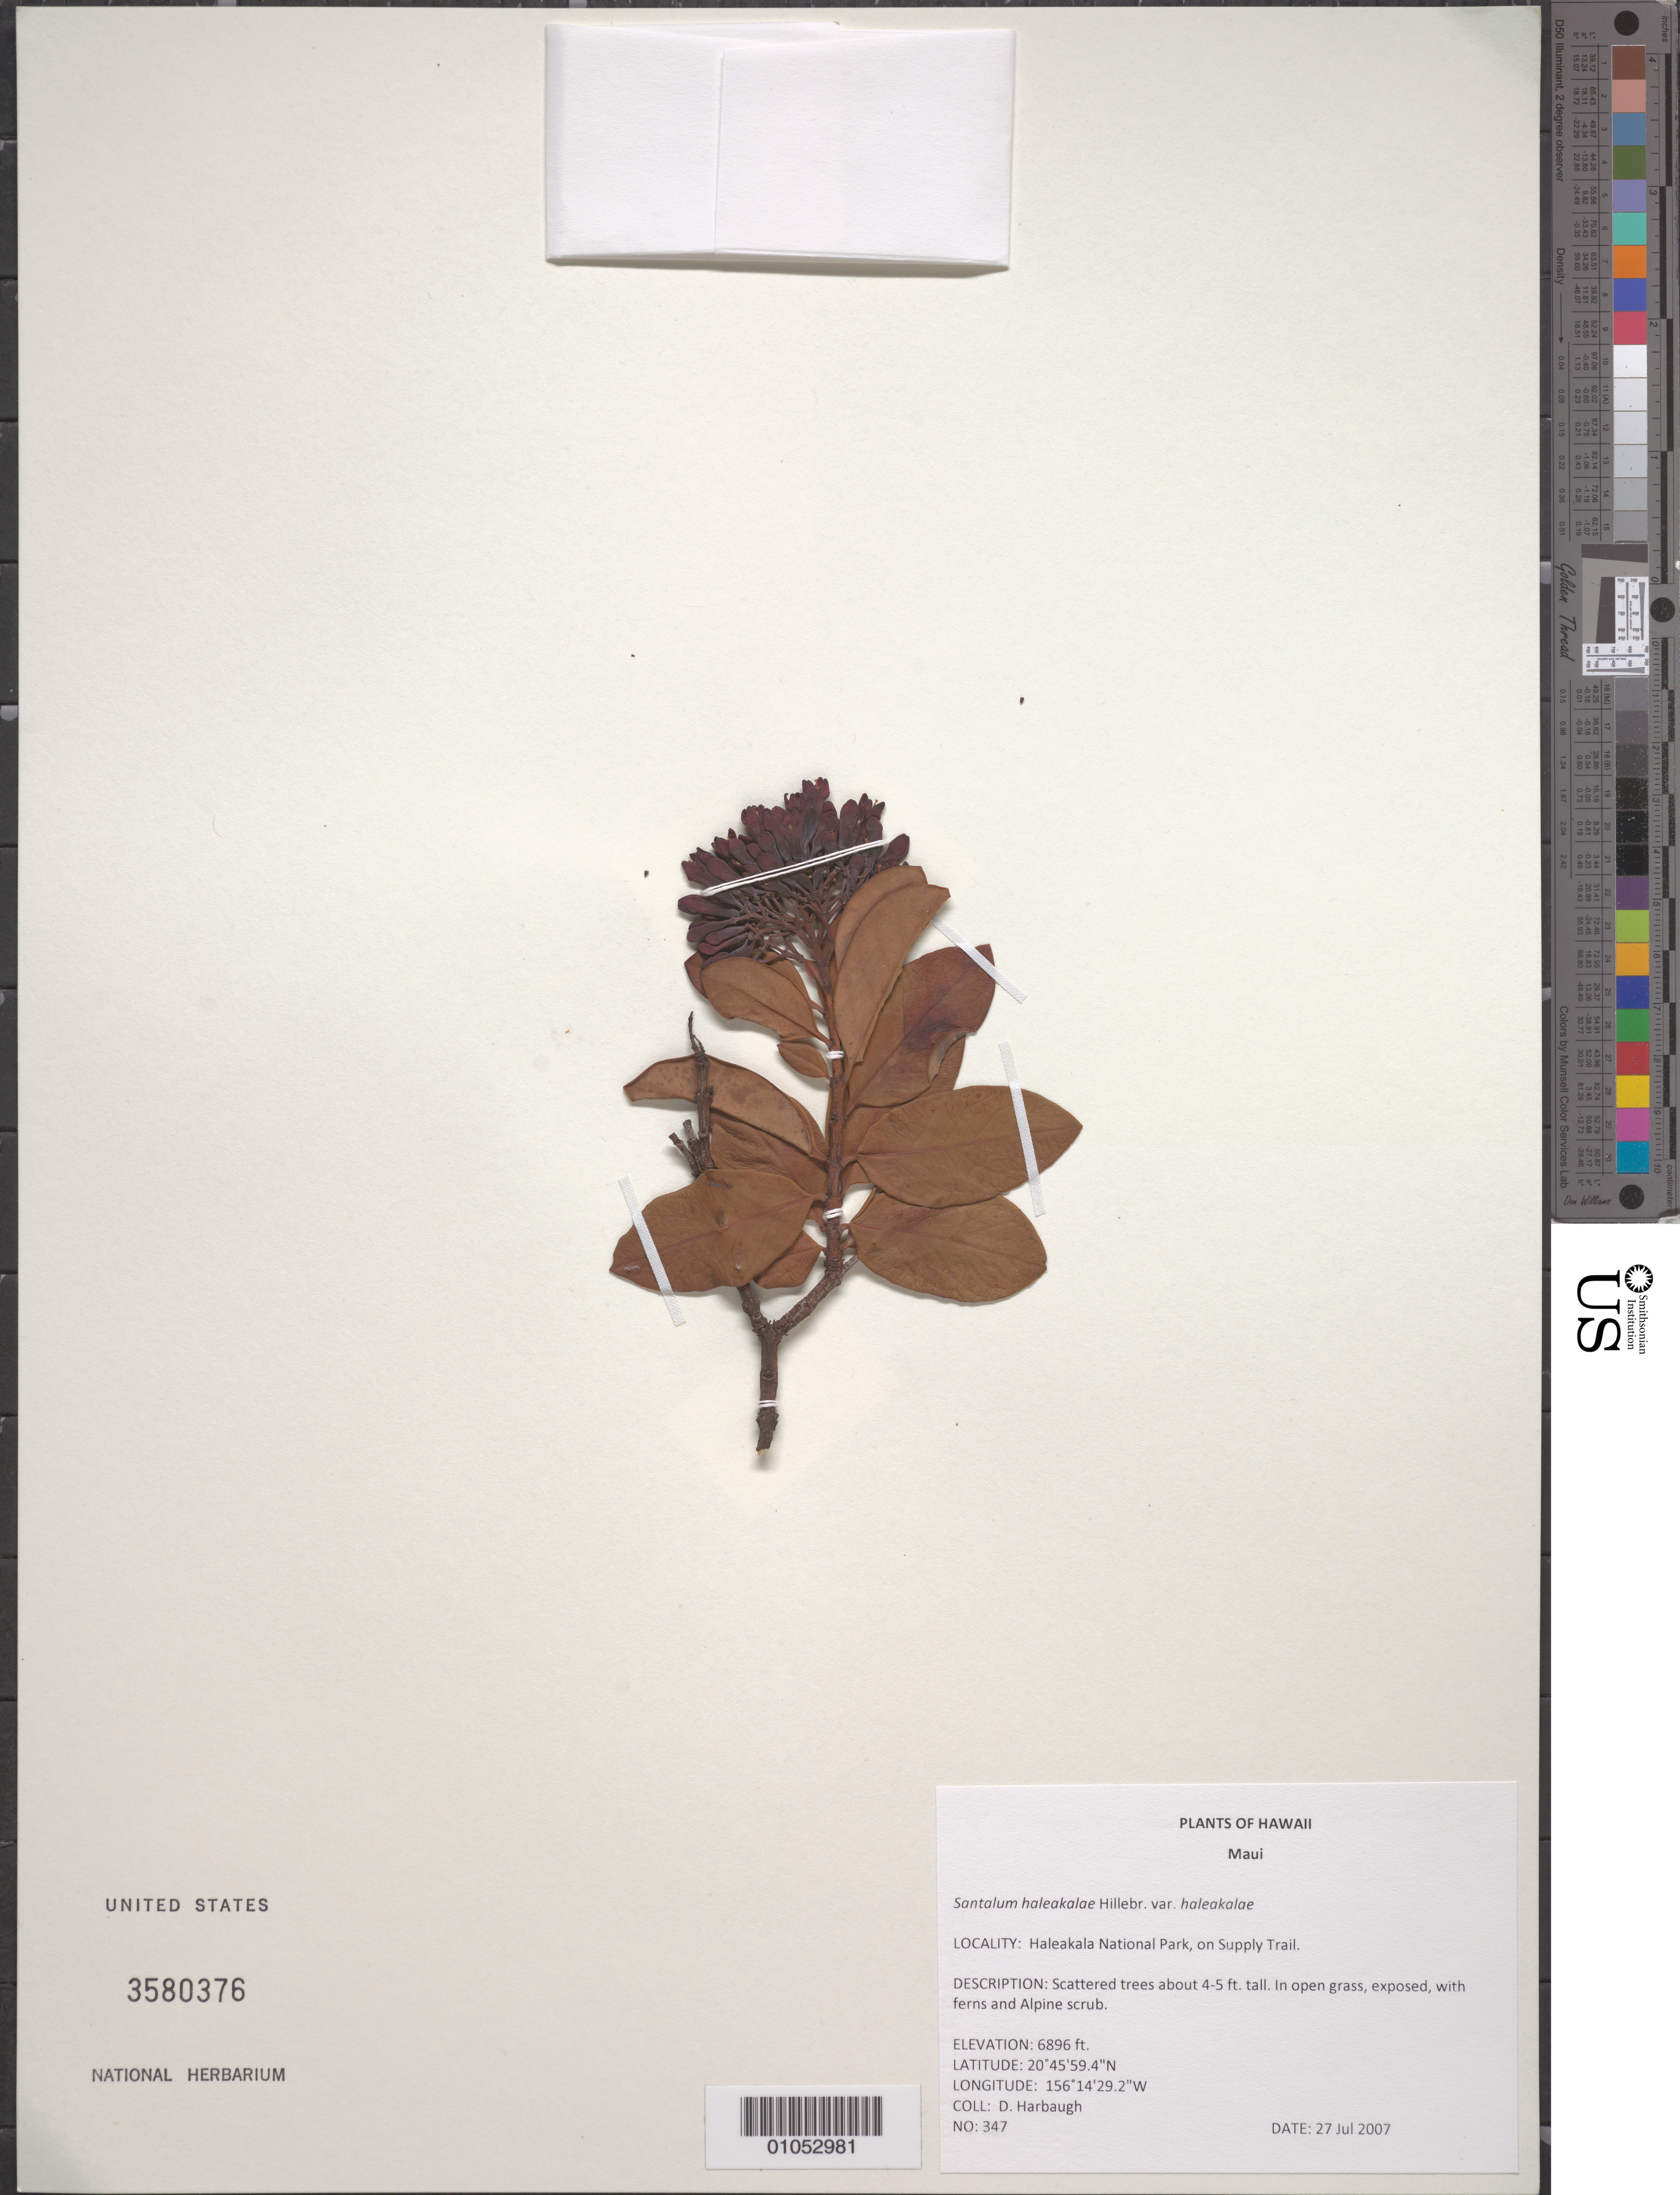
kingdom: Plantae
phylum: Tracheophyta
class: Magnoliopsida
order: Santalales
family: Santalaceae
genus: Santalum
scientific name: Santalum haleakalae var. haleakalae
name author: Hillebr.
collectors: D. Harbaugh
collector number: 347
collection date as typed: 27 Jul 2007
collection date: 2007-07-27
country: United States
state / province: Hawaii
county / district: Maui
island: Maui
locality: Haleakala National Park, on Supply Trail.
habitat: Alpine scrub, in open grass, exposed.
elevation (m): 2102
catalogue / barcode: US 3580376